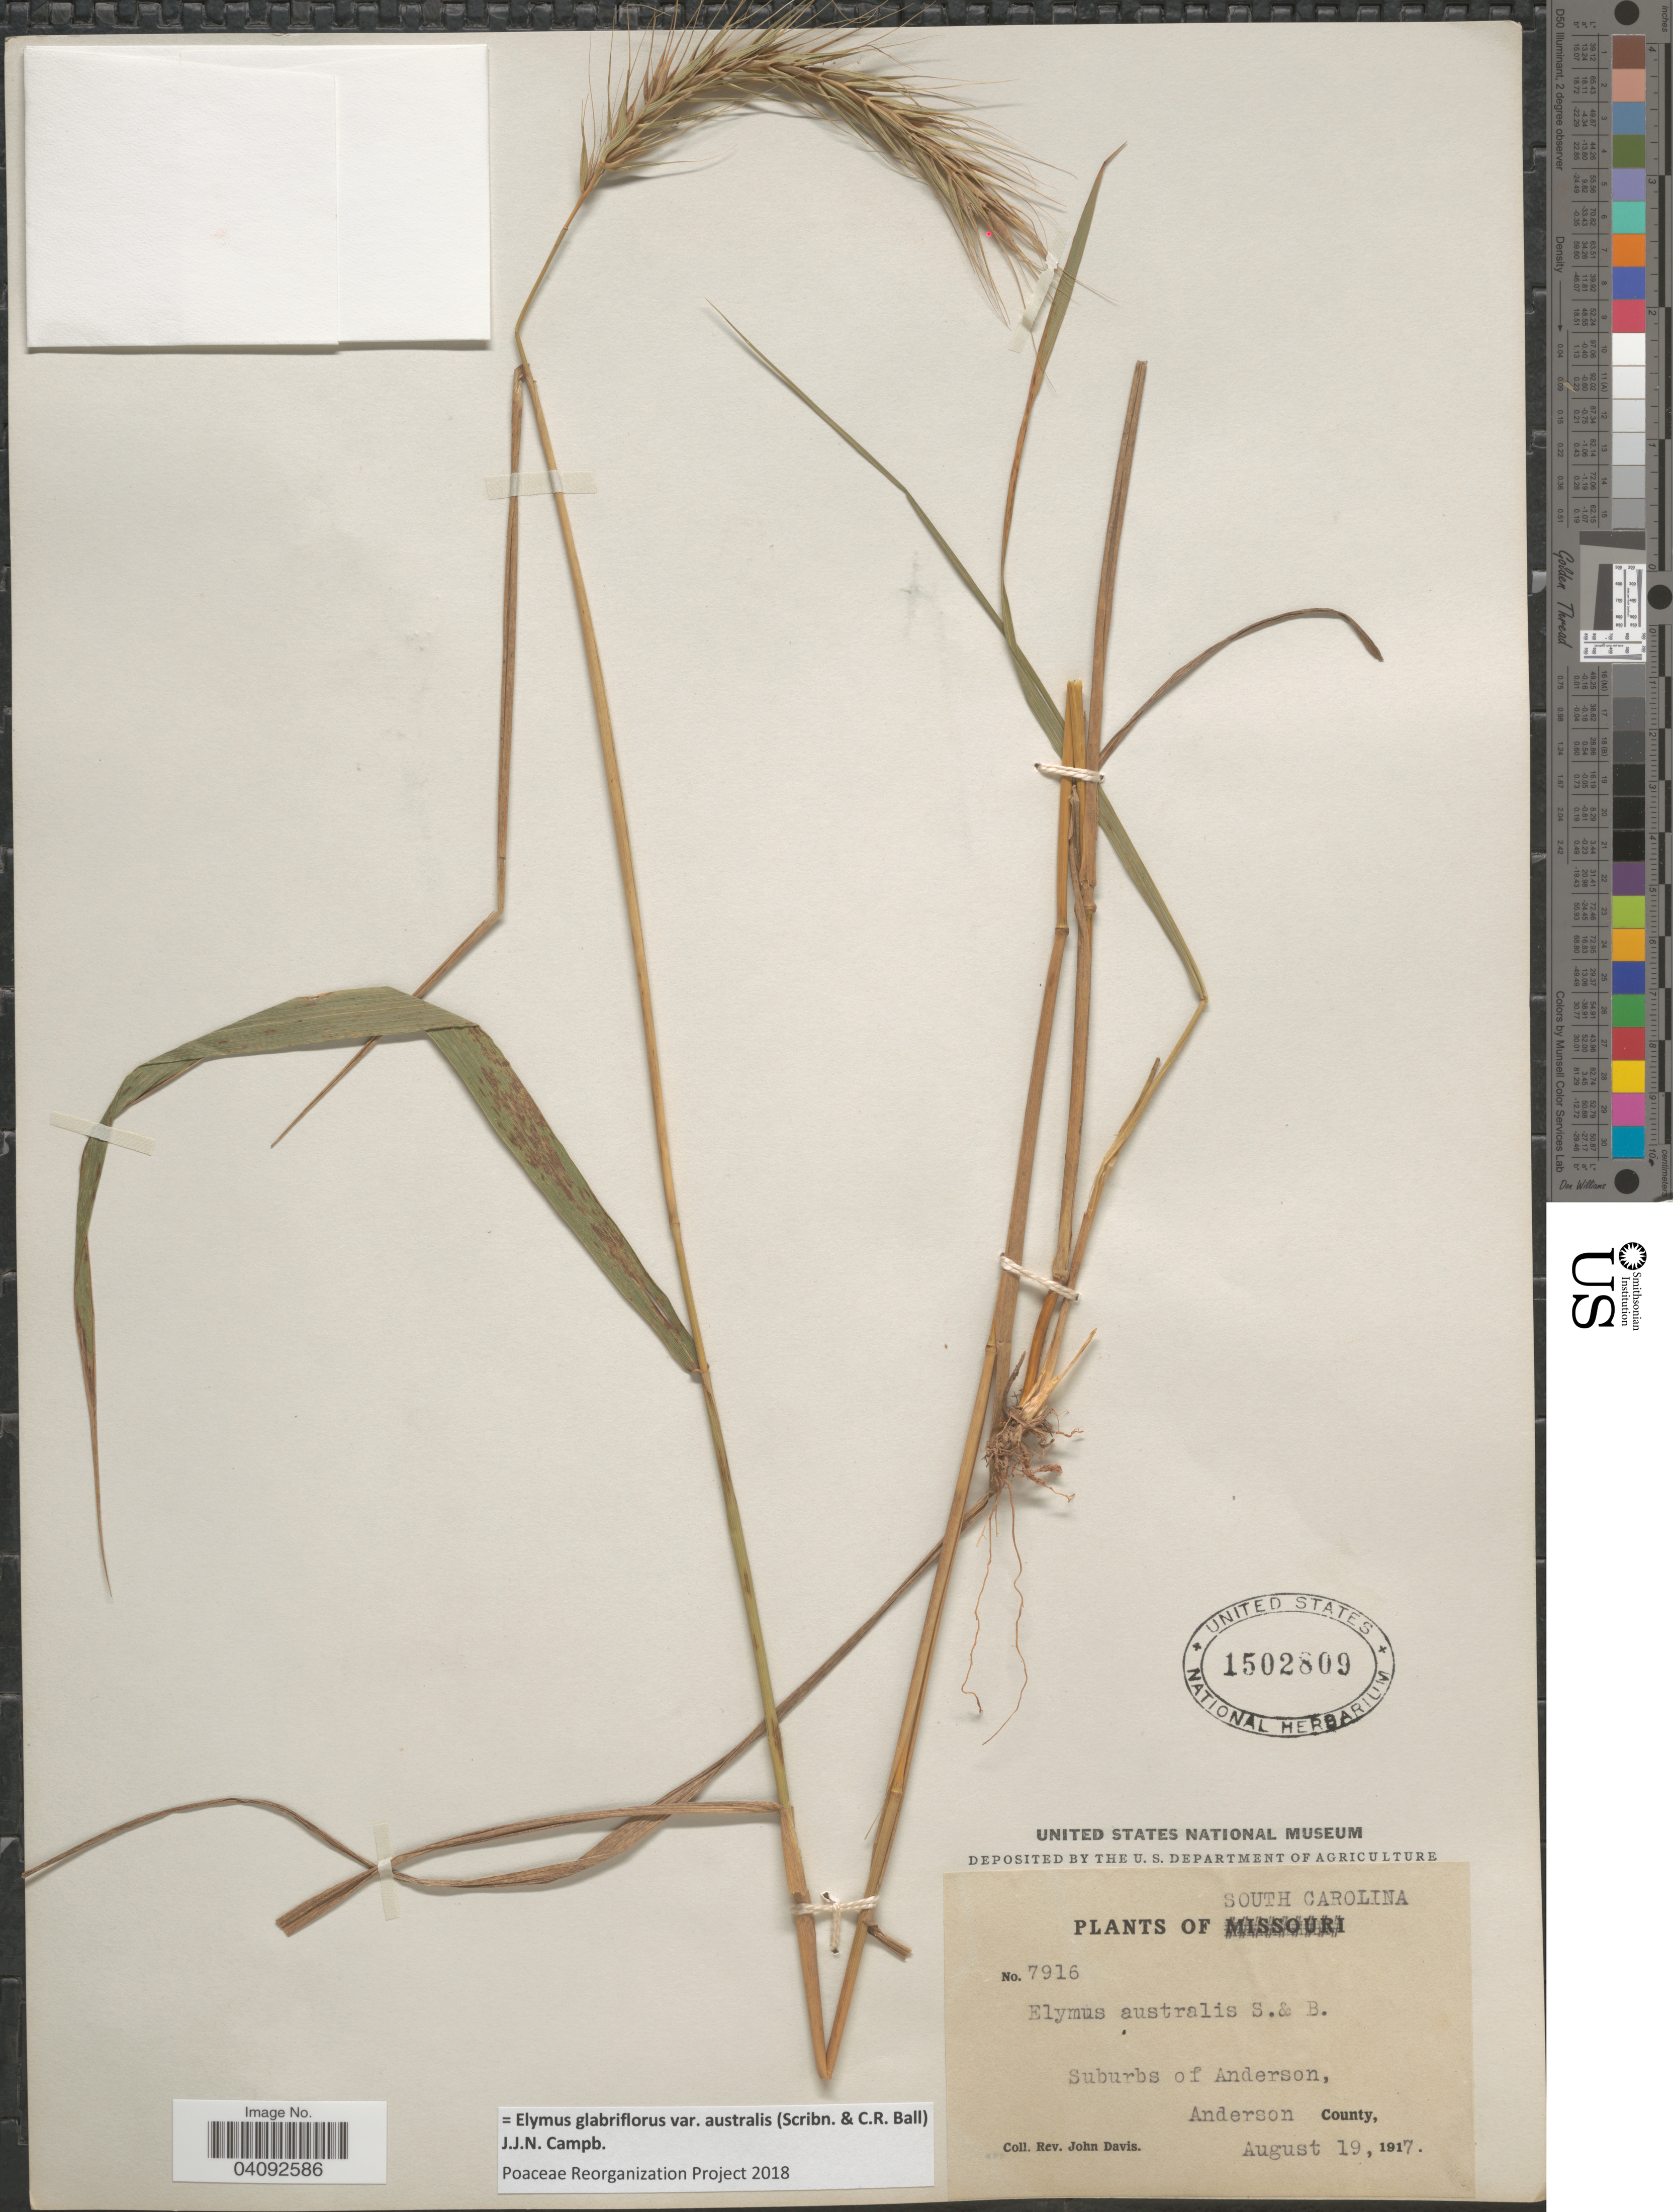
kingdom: Plantae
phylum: Tracheophyta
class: Liliopsida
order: Poales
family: Poaceae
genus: Elymus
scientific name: Elymus glabriflorus var. australis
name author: (Scribn. & C.R. Ball) J.J.N. Campb.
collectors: J. Davis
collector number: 7916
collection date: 1917-08-19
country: United States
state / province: South Carolina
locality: Suburbs of Anderson, Anderson County.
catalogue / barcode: US 1502809